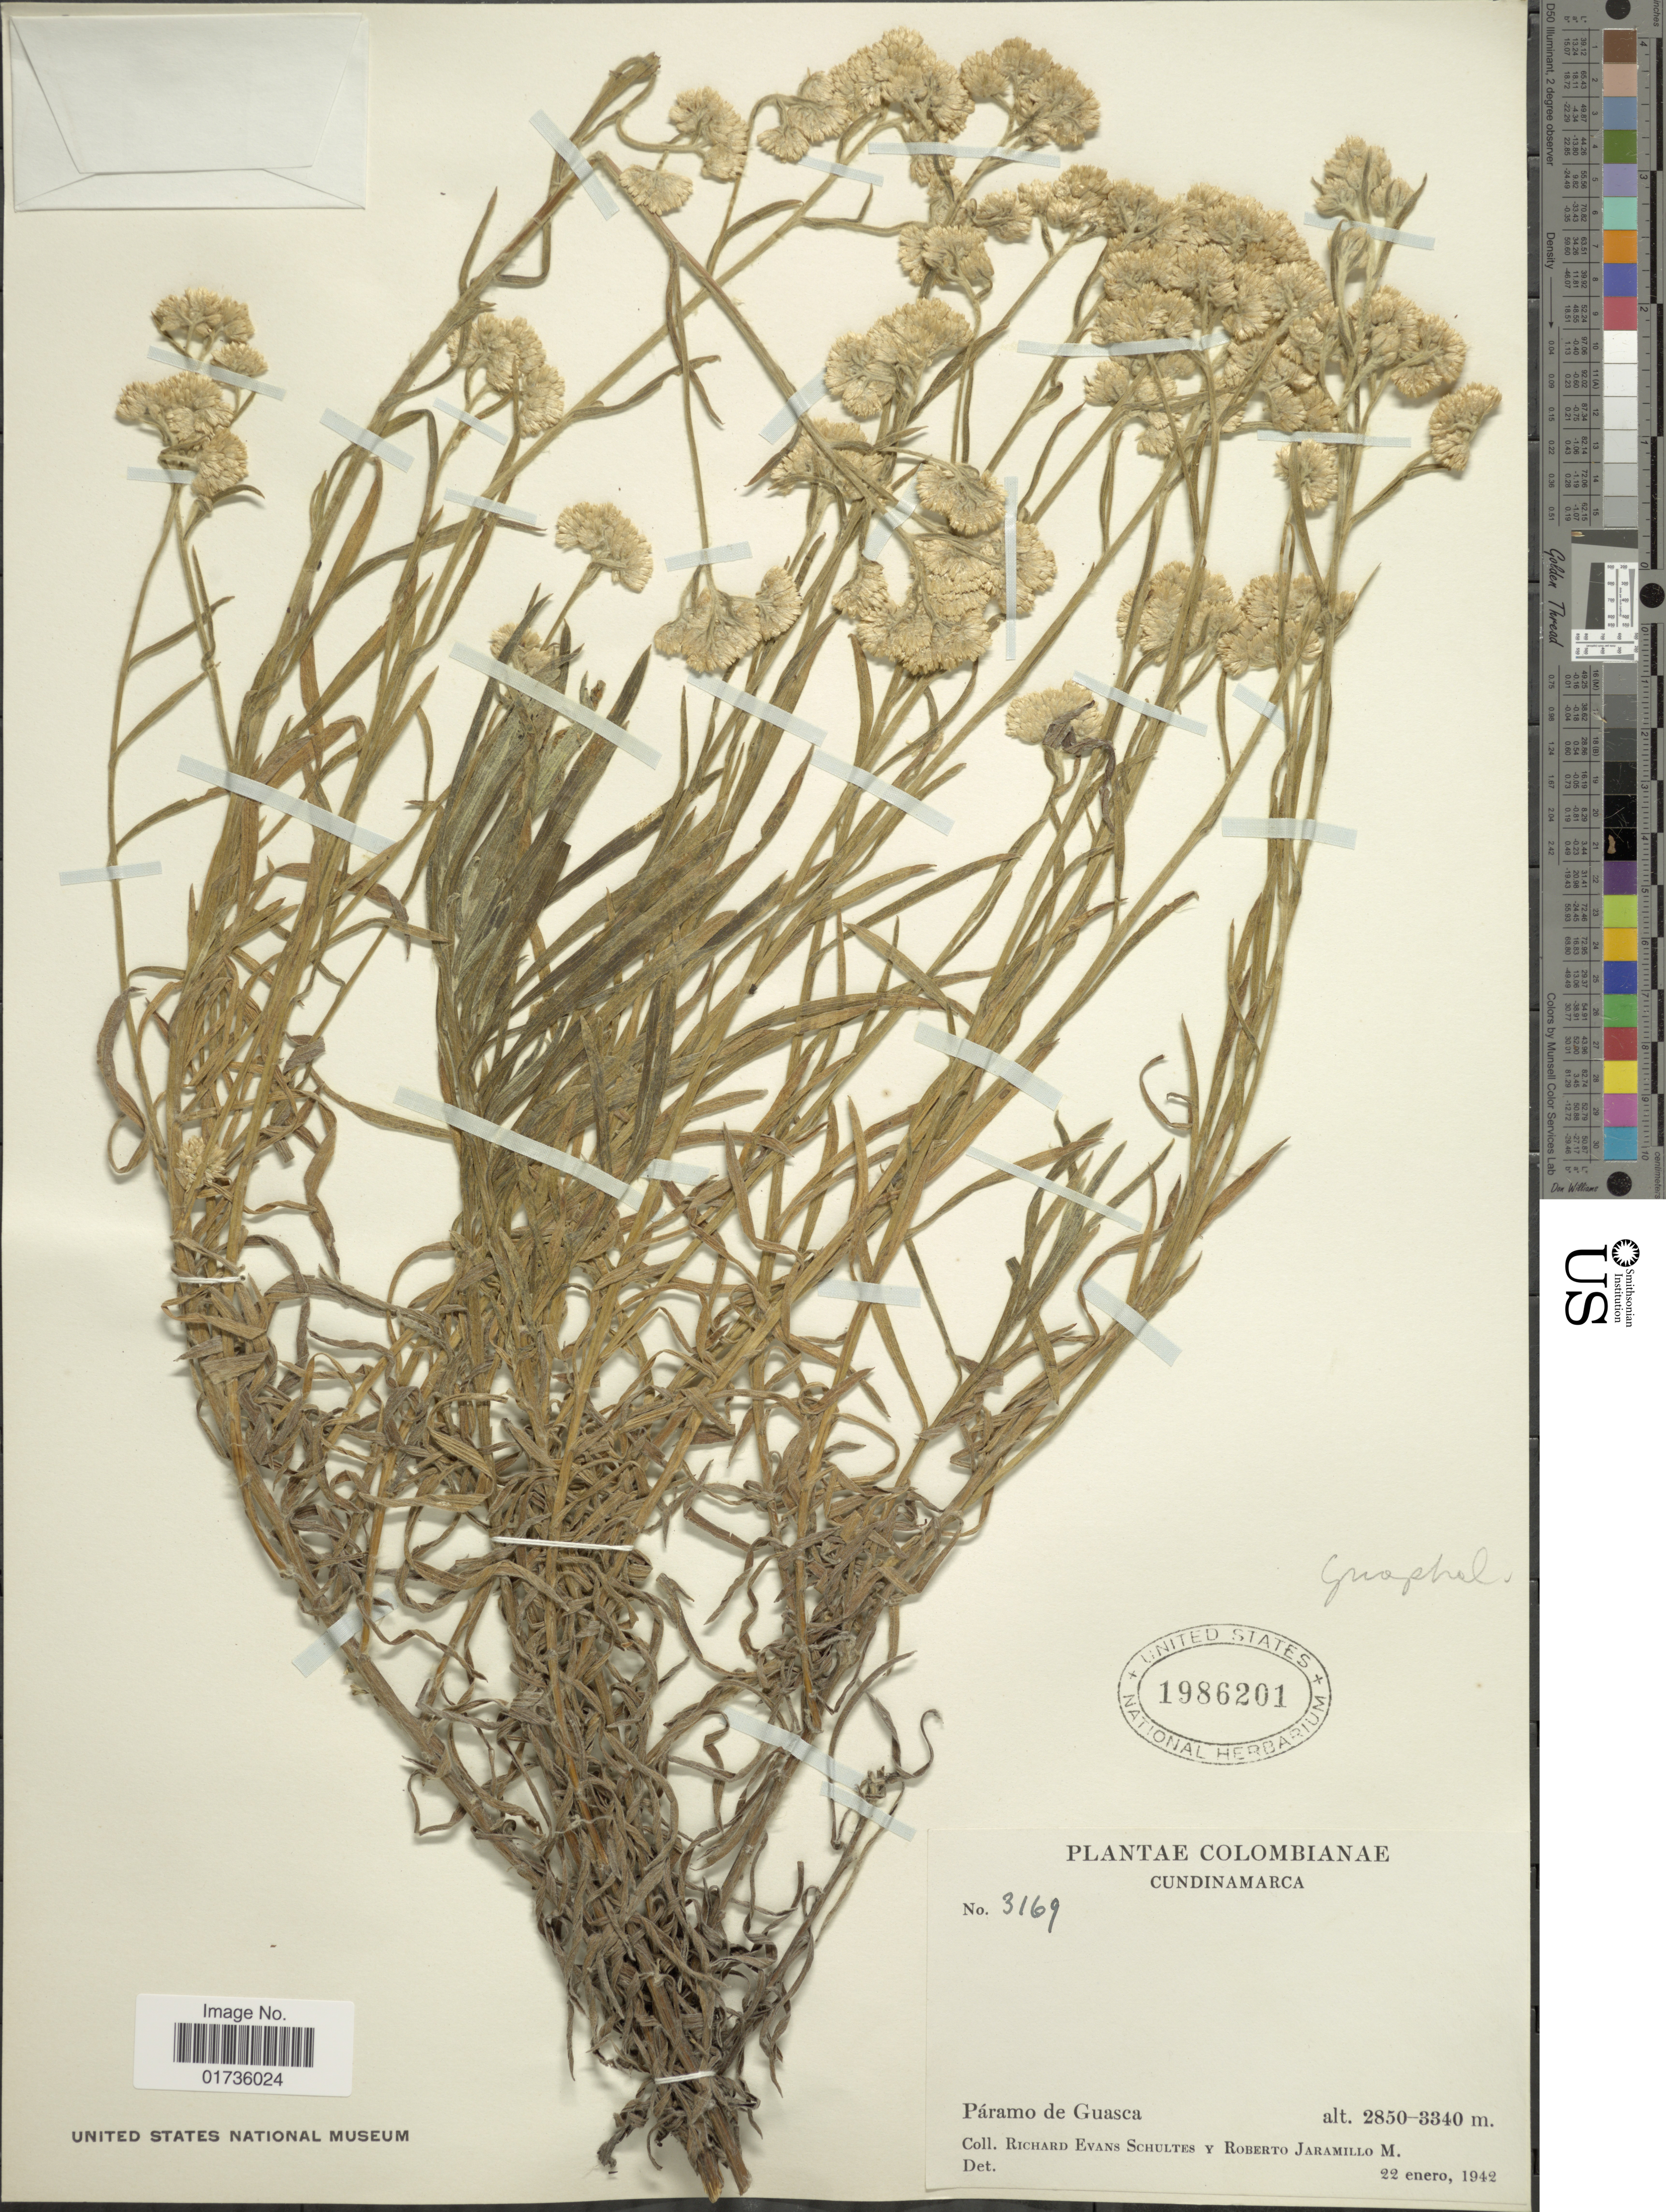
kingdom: Plantae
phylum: Tracheophyta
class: Magnoliopsida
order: Asterales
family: Asteraceae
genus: Achyrocline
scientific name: Achyrocline sp.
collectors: R. E. Schultes & R. Jaramillo M.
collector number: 3169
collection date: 1942-01-22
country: Colombia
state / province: Cundinamarca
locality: Páramo de Guasca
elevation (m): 2850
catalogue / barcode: US 1986201